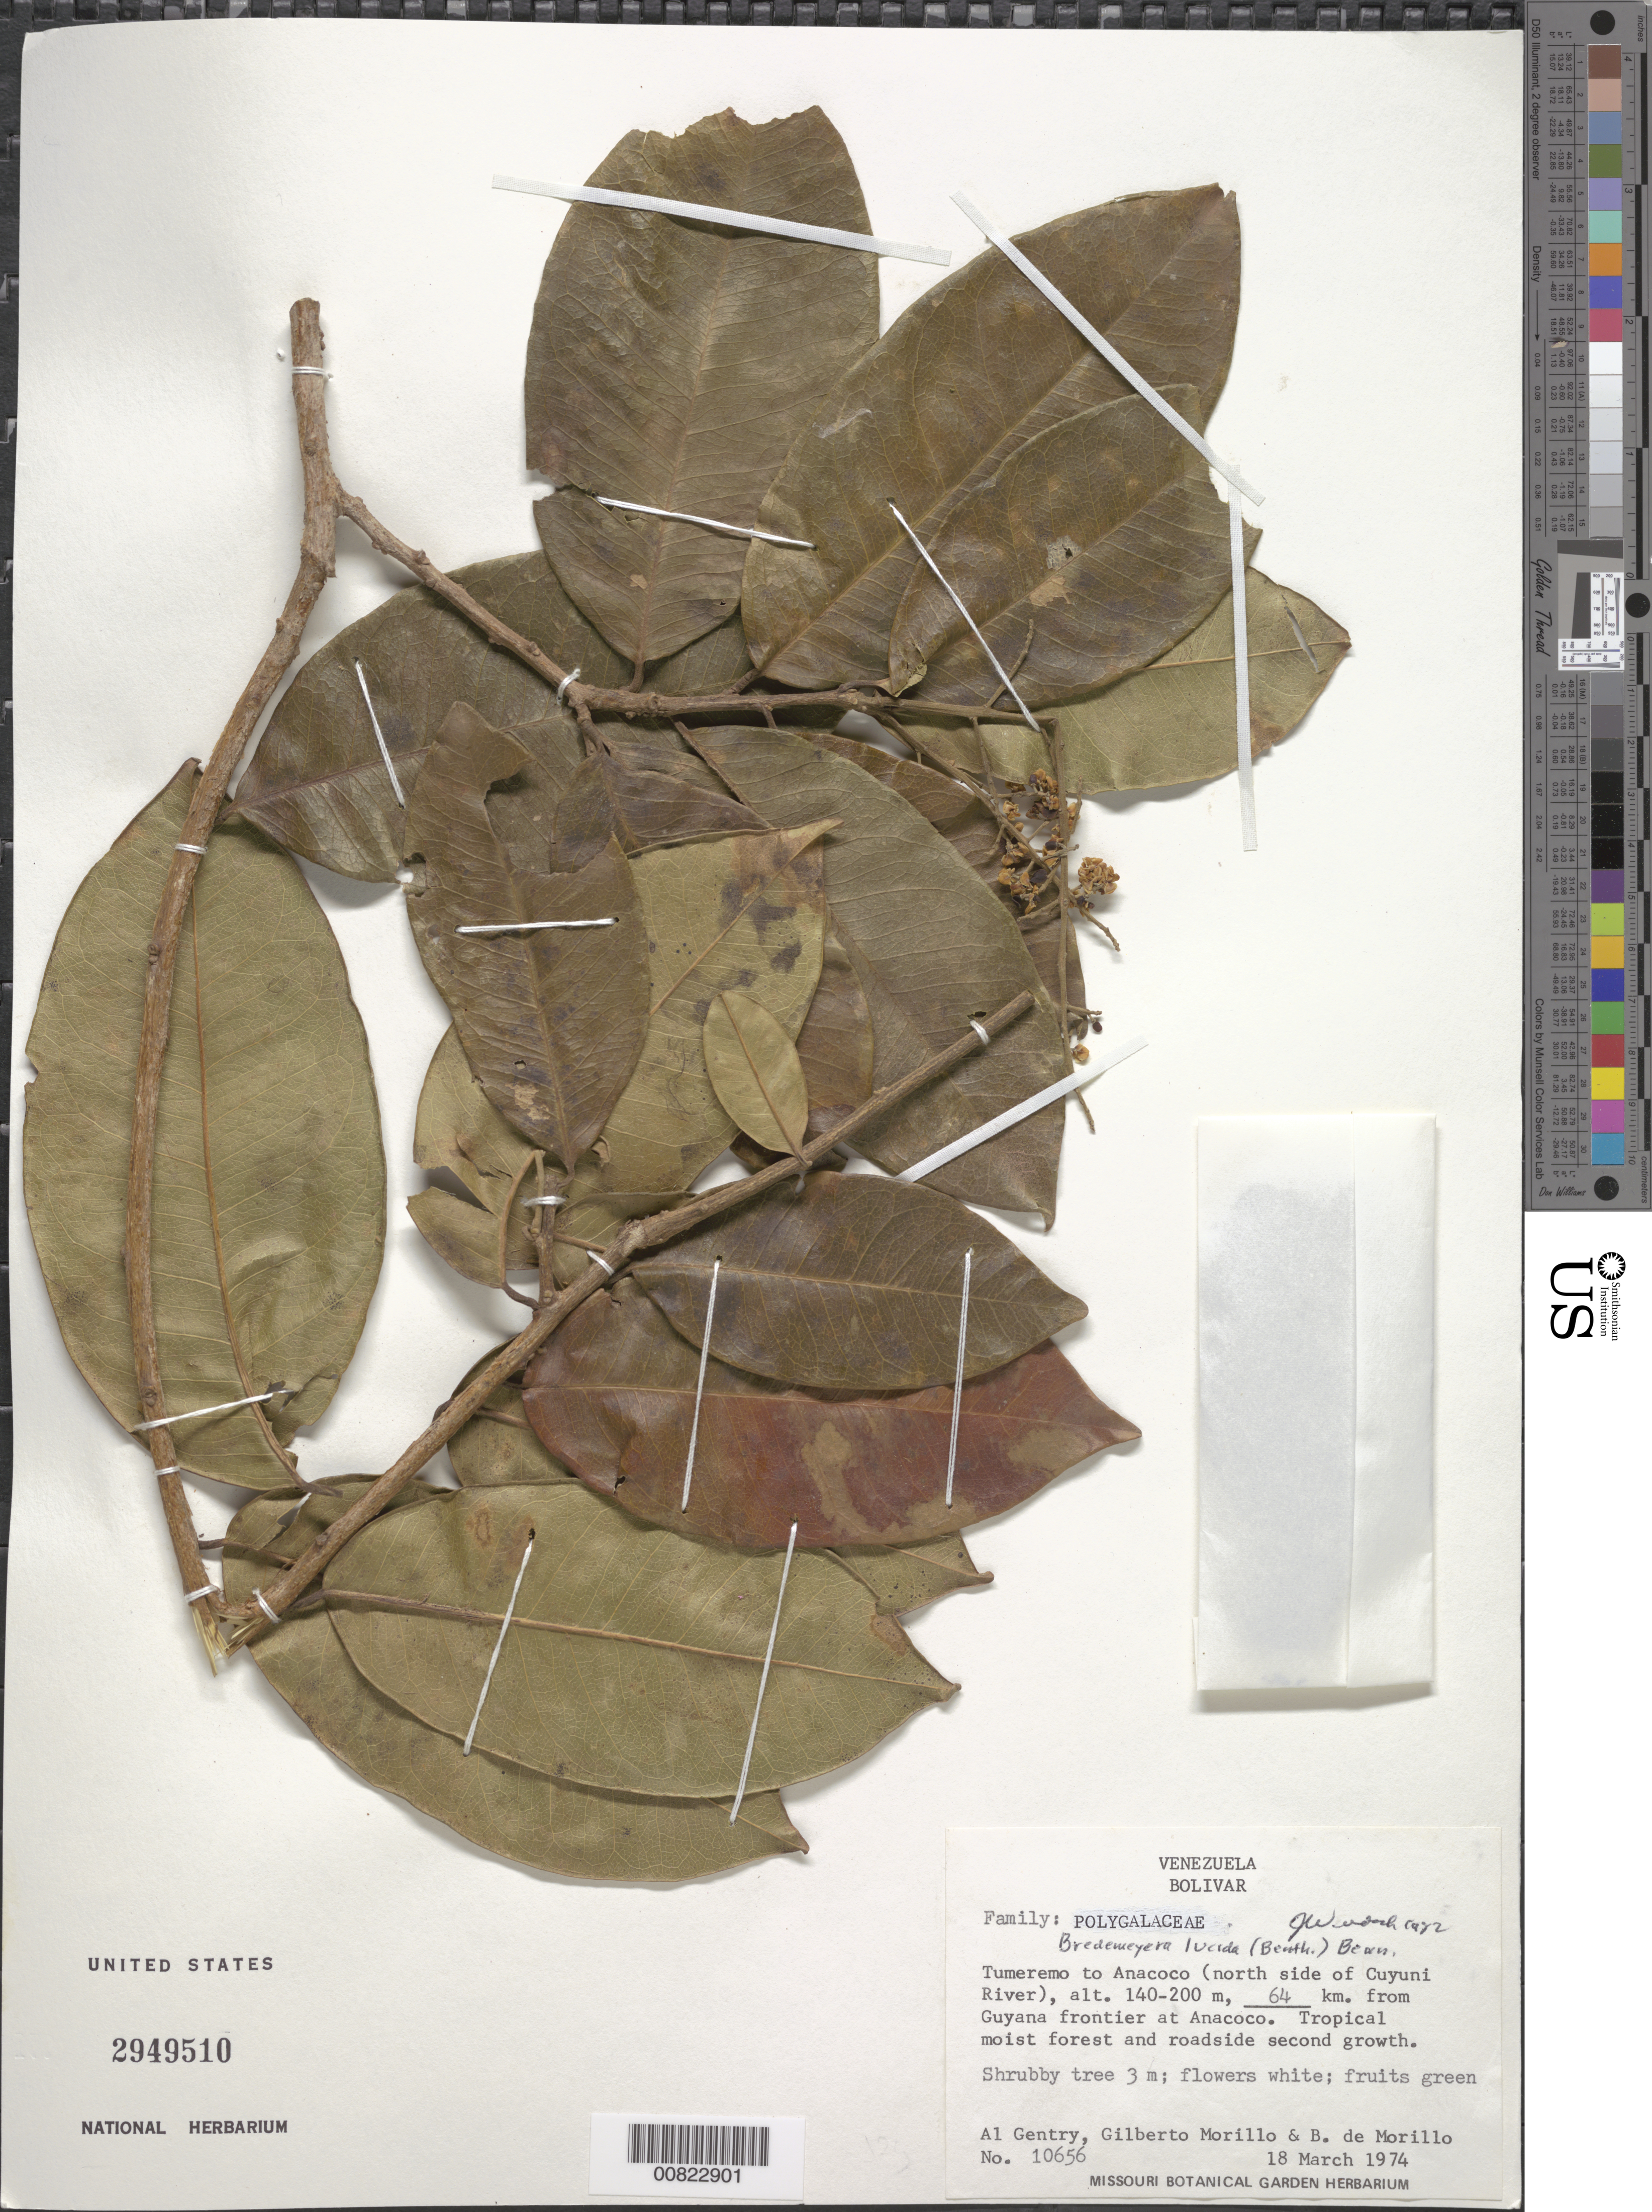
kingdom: Plantae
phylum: Tracheophyta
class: Magnoliopsida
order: Fabales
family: Polygalaceae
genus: Bredemeyera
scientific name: Bredemeyera lucida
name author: (Benth.) Klotzsch ex Hassk.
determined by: Wurdack, John J., (US), US (UNITED STATES)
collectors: A. H. Gentry, G. N. Morillo & B. Morillo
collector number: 10656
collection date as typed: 18-Mar-74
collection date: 1974-03-18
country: Venezuela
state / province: Bolívar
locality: Tumeremo to Anacoco, N side of Cuyuni R., 64 km from Guyana frontier at Anacoco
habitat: Tropical moist forest and roadside second growth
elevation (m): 140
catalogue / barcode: US 2949510